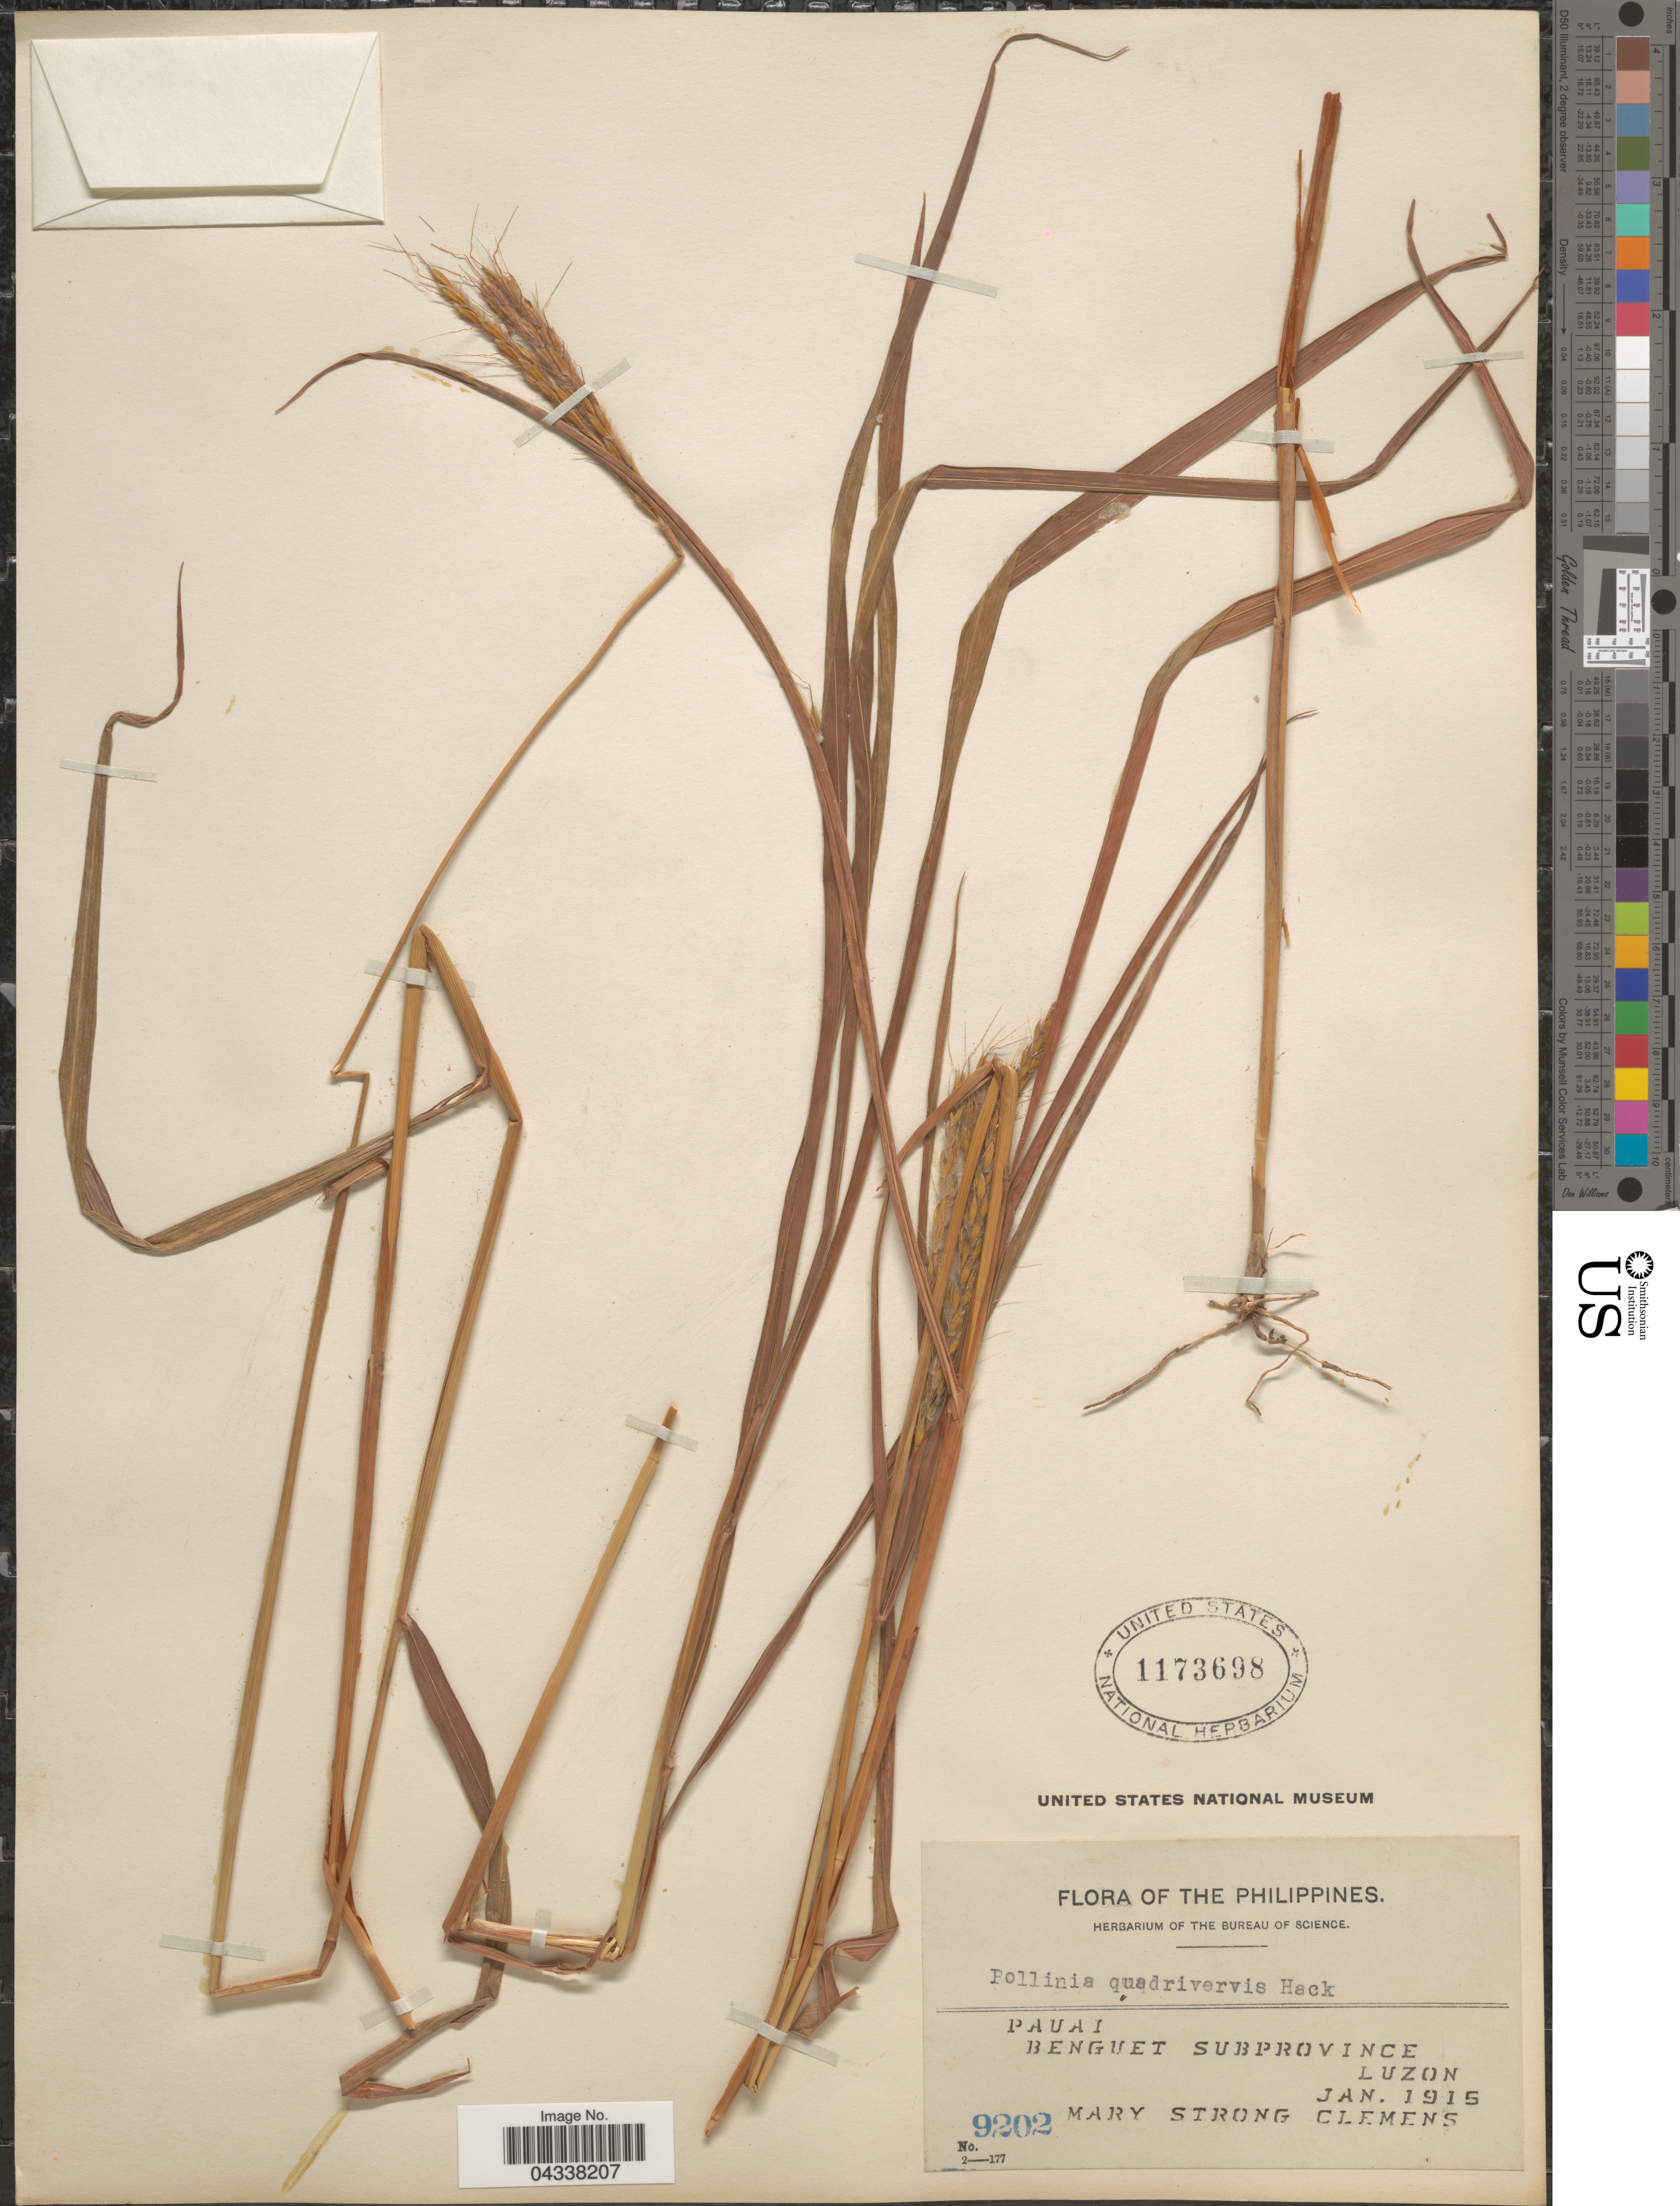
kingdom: Plantae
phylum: Tracheophyta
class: Liliopsida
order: Poales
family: Poaceae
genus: Pseudopogonatherum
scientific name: Pseudopogonatherum quadrinerve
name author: (Hack.) Ohwi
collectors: M. S. Clemens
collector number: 9202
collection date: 1915-01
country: Philippines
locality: Pauai. Benguet Subprovince. Luzon.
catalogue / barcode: US 1173698